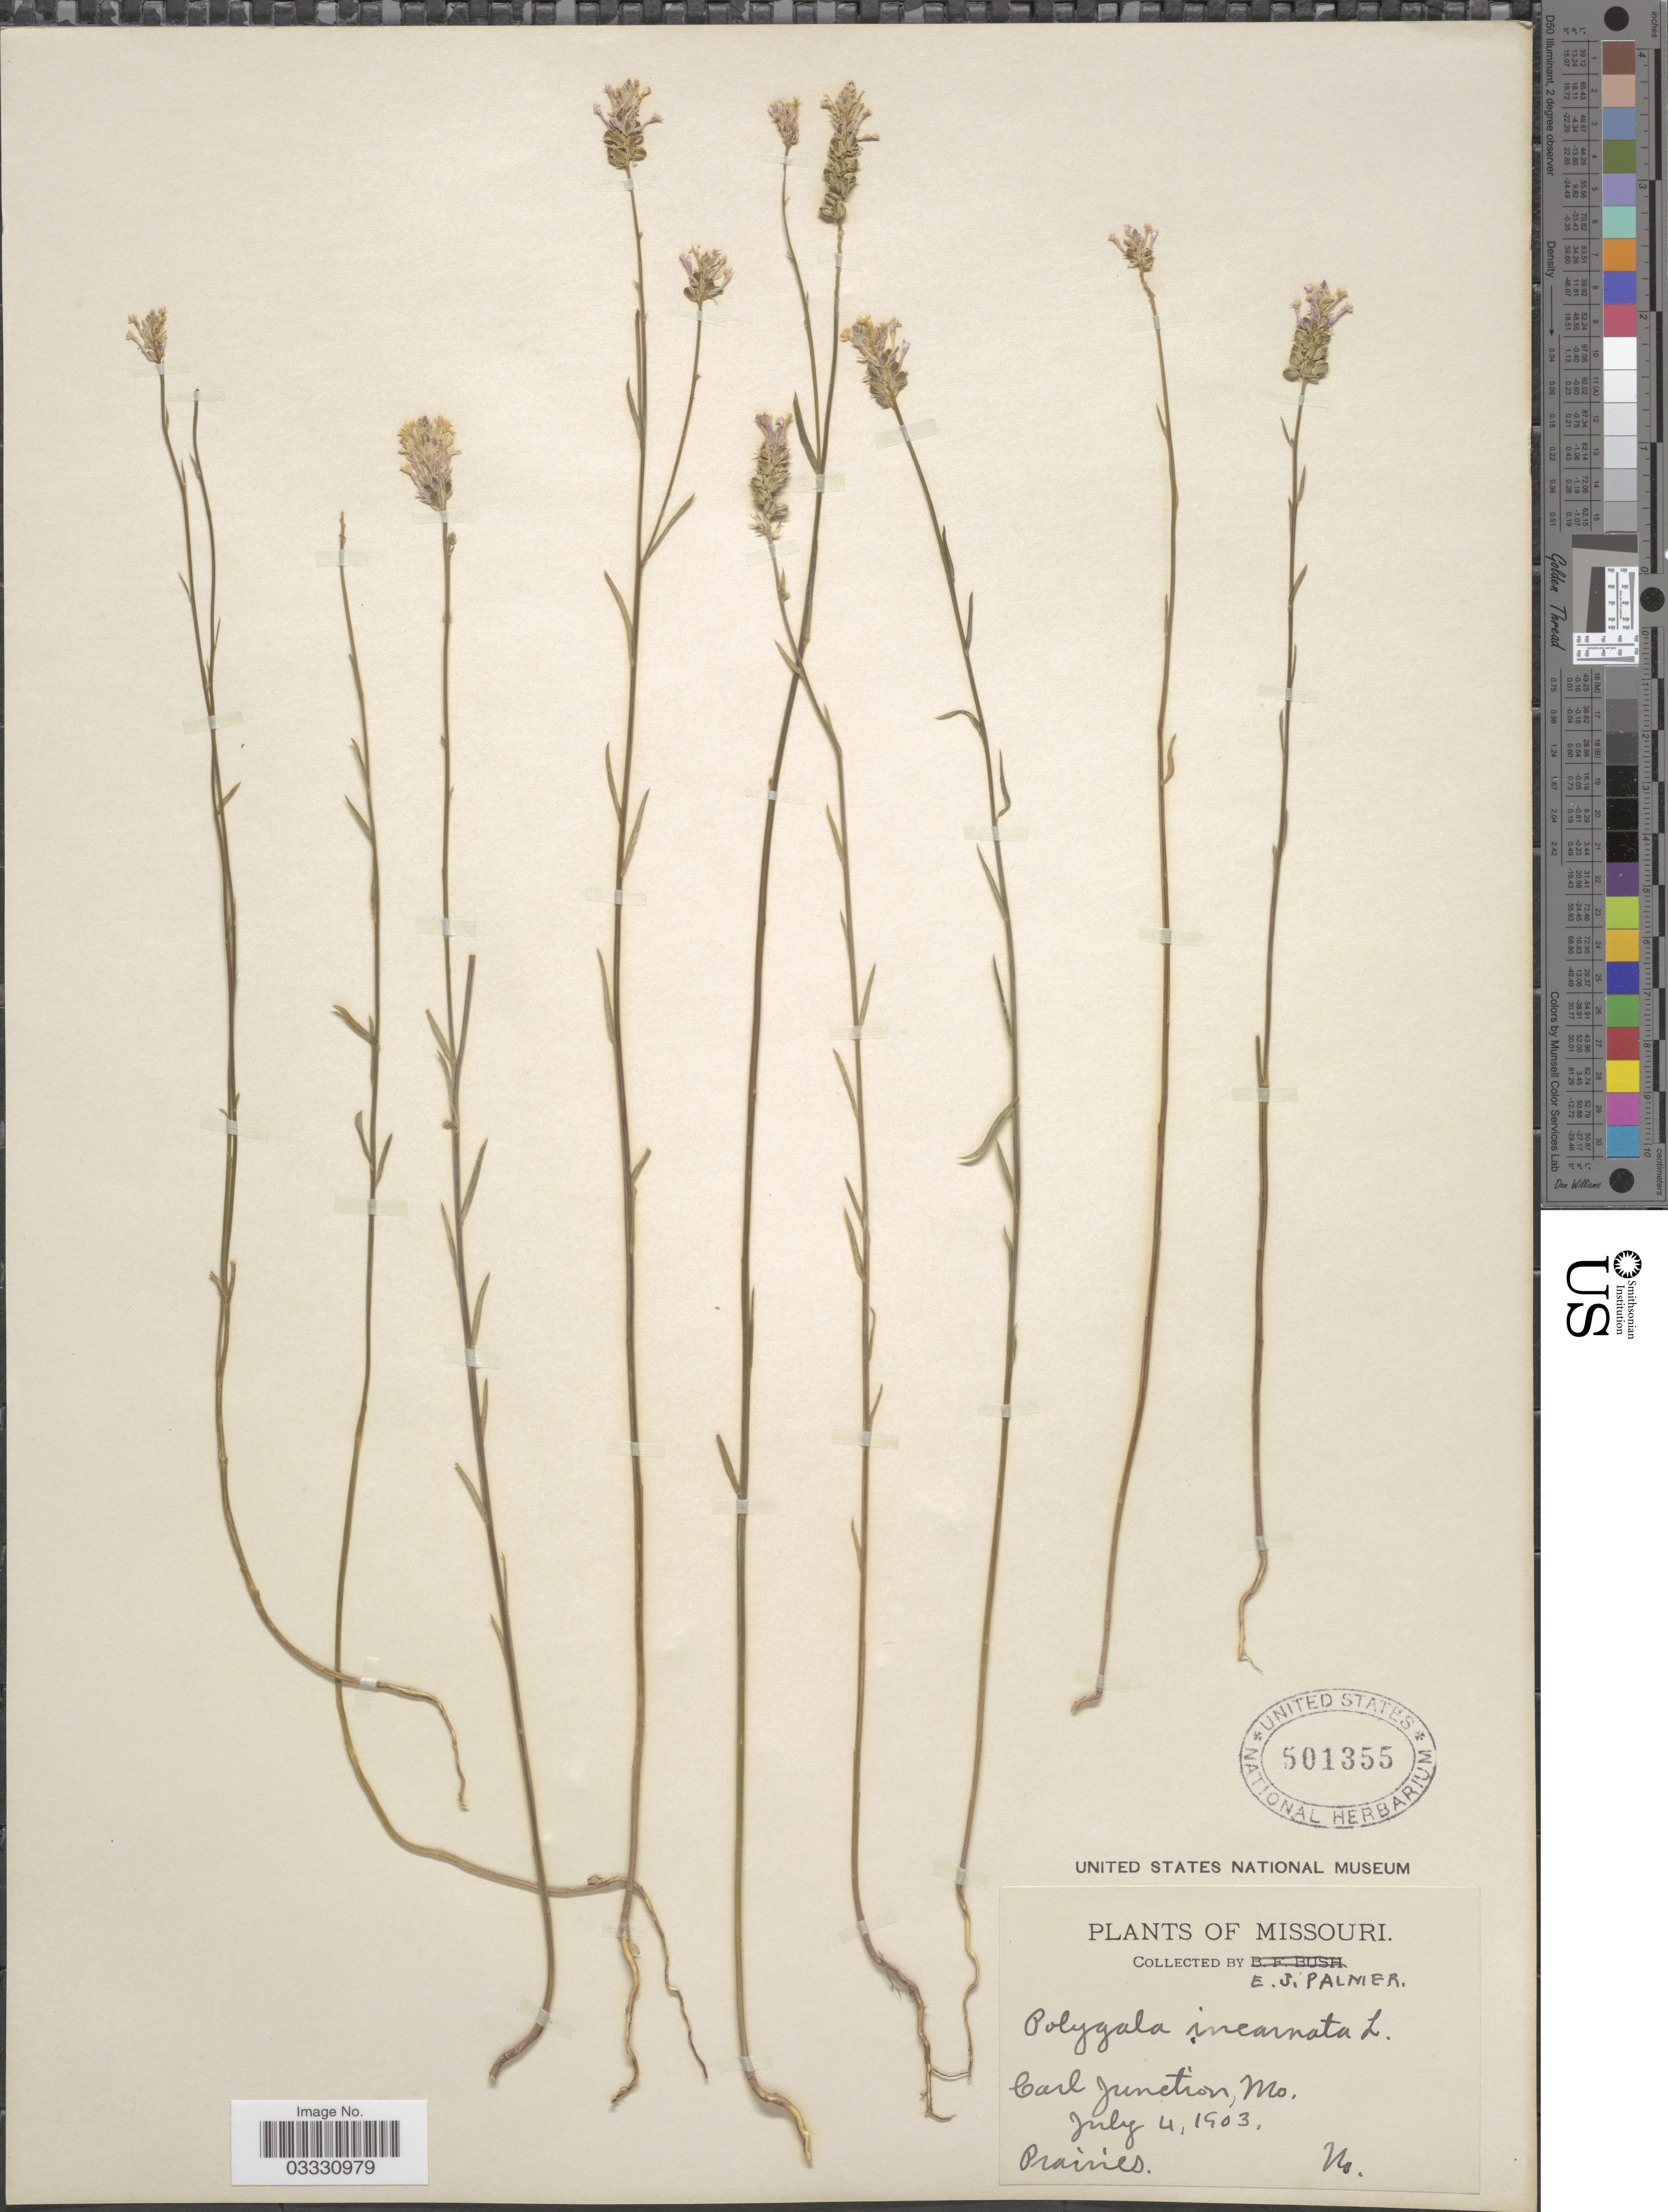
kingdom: Plantae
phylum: Tracheophyta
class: Magnoliopsida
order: Fabales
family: Polygalaceae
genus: Polygala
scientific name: Polygala incarnata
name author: L.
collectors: E. J. Palmer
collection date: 1903-07-04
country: United States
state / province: Missouri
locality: Carl Junction.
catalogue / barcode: US 501355